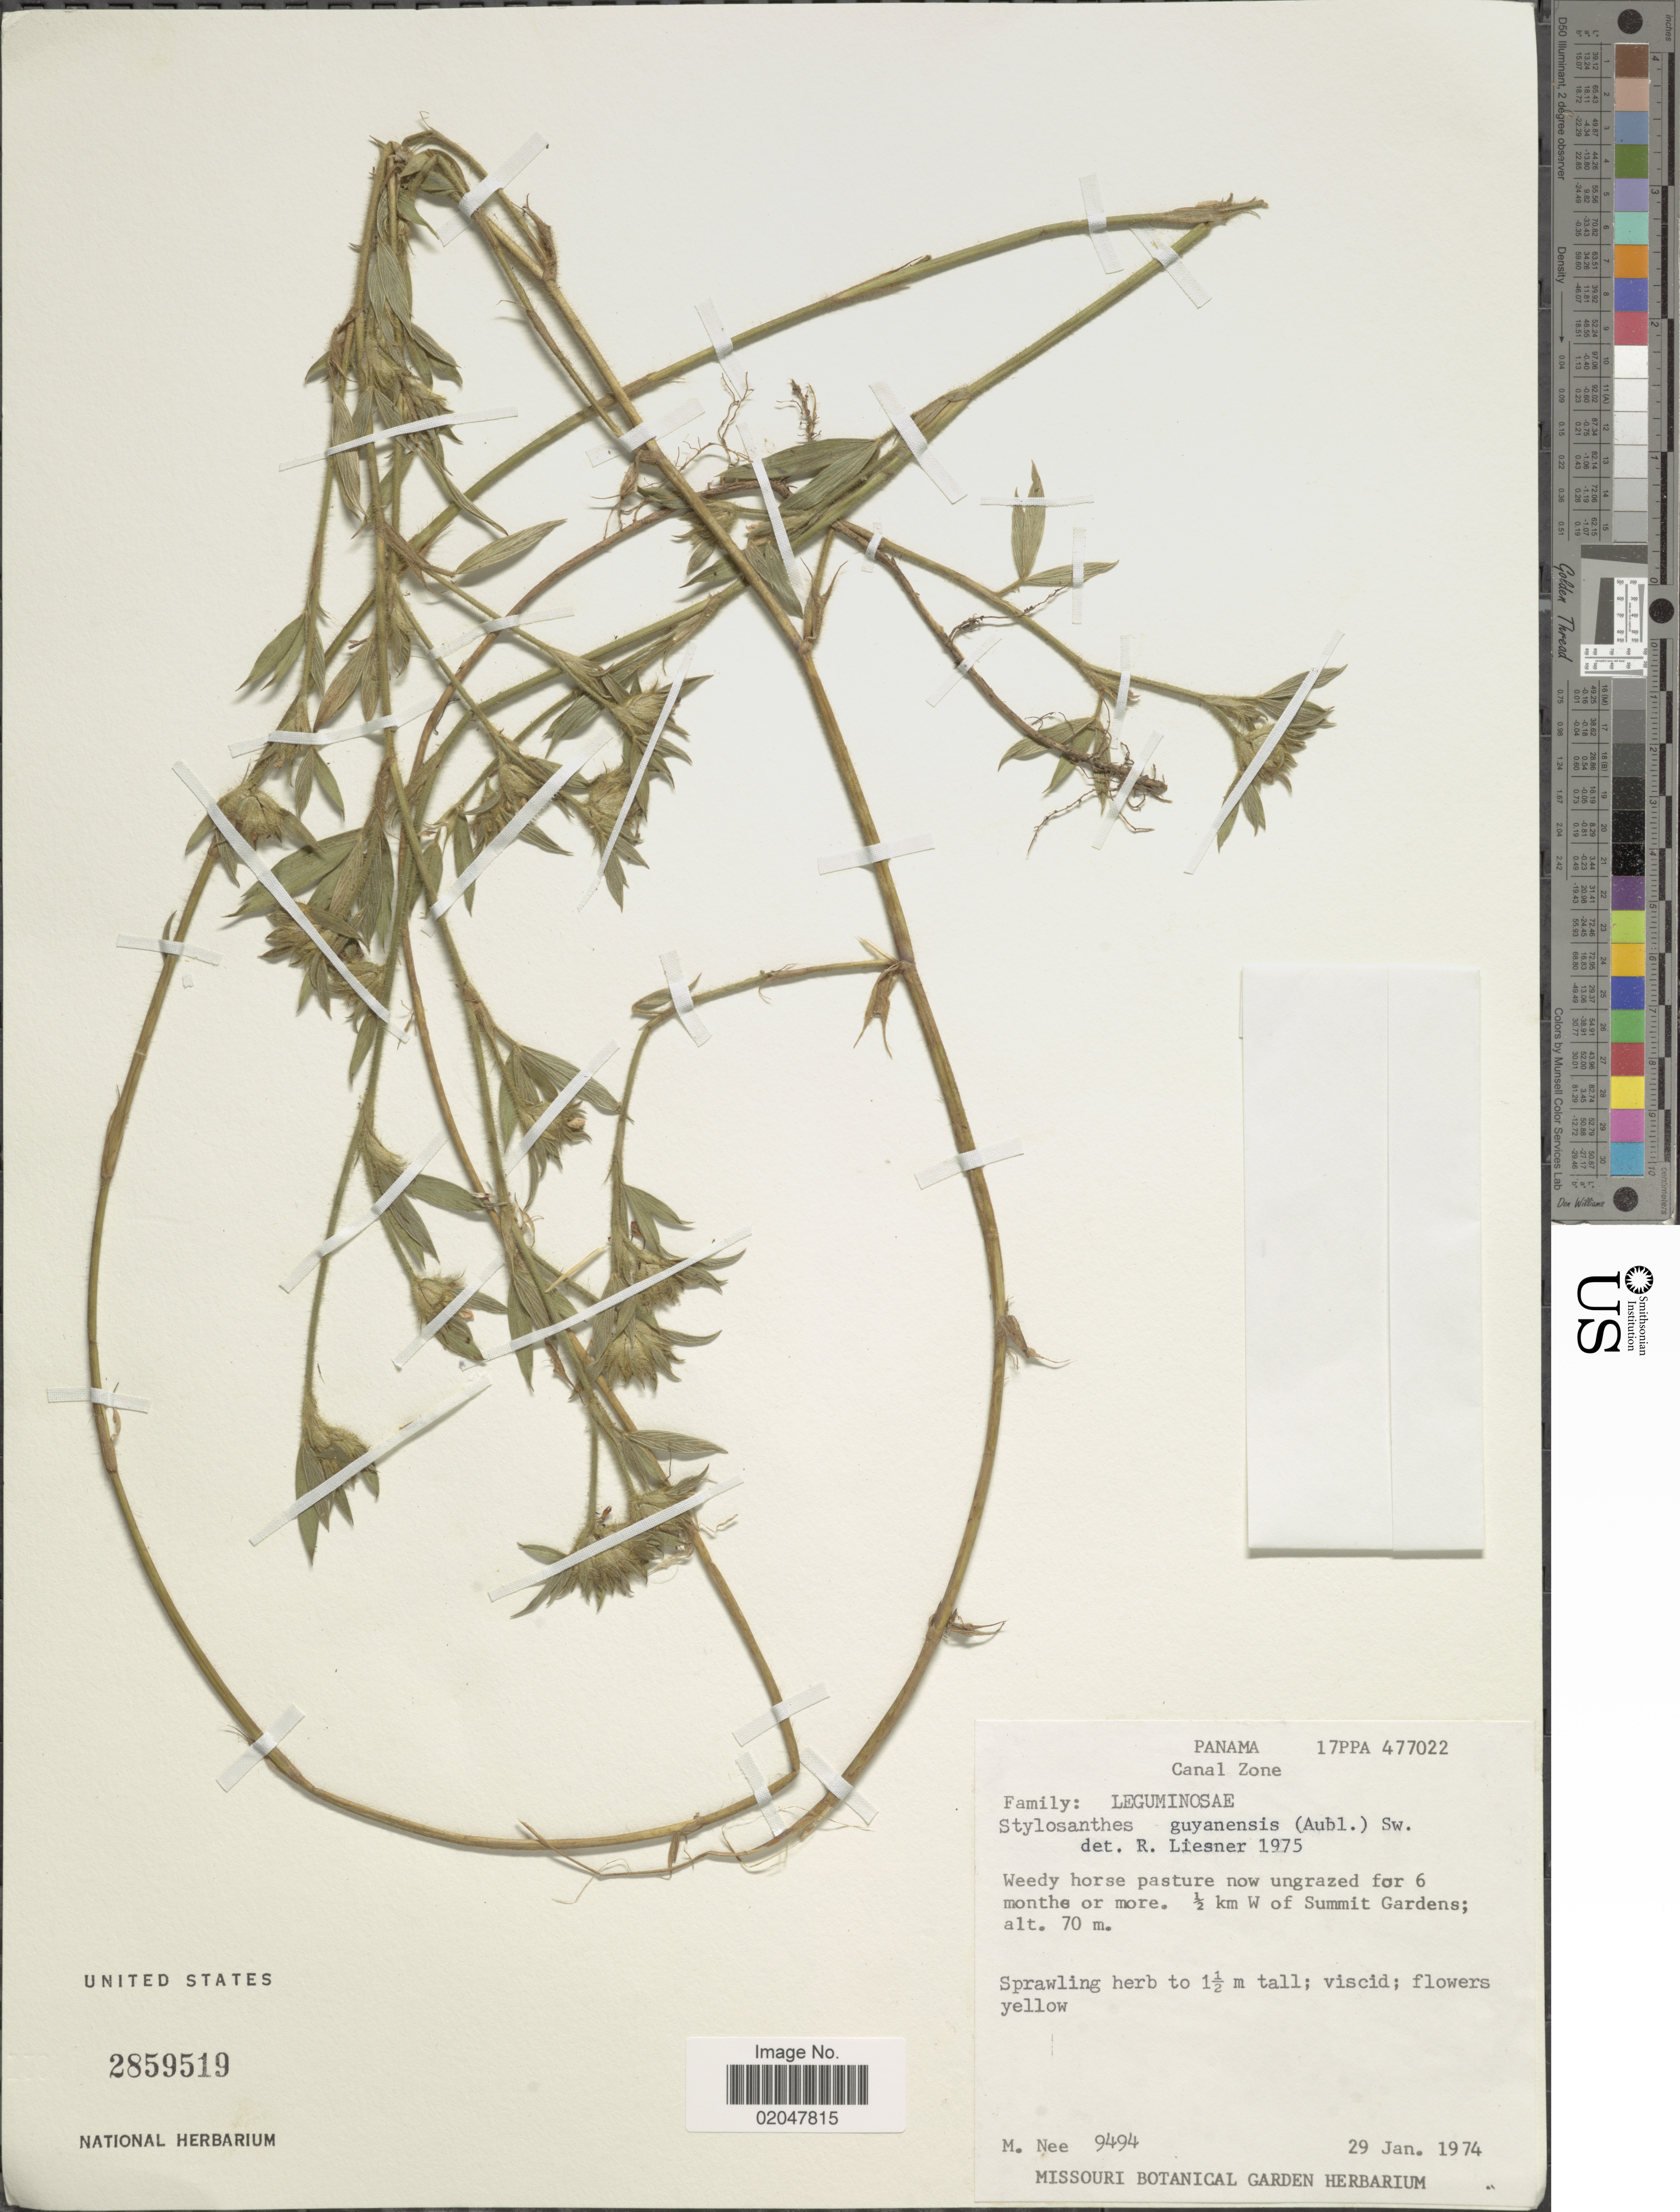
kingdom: Plantae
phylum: Tracheophyta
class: Magnoliopsida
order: Fabales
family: Fabaceae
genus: Stylosanthes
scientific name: Stylosanthes guianensis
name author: (Aubl.) Sw.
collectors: M. Nee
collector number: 9494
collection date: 1974-01-29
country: Panama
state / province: Colón / Panamá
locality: Canal Zone, ½ km W of Summit Gardens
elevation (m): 70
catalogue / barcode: US 2859519